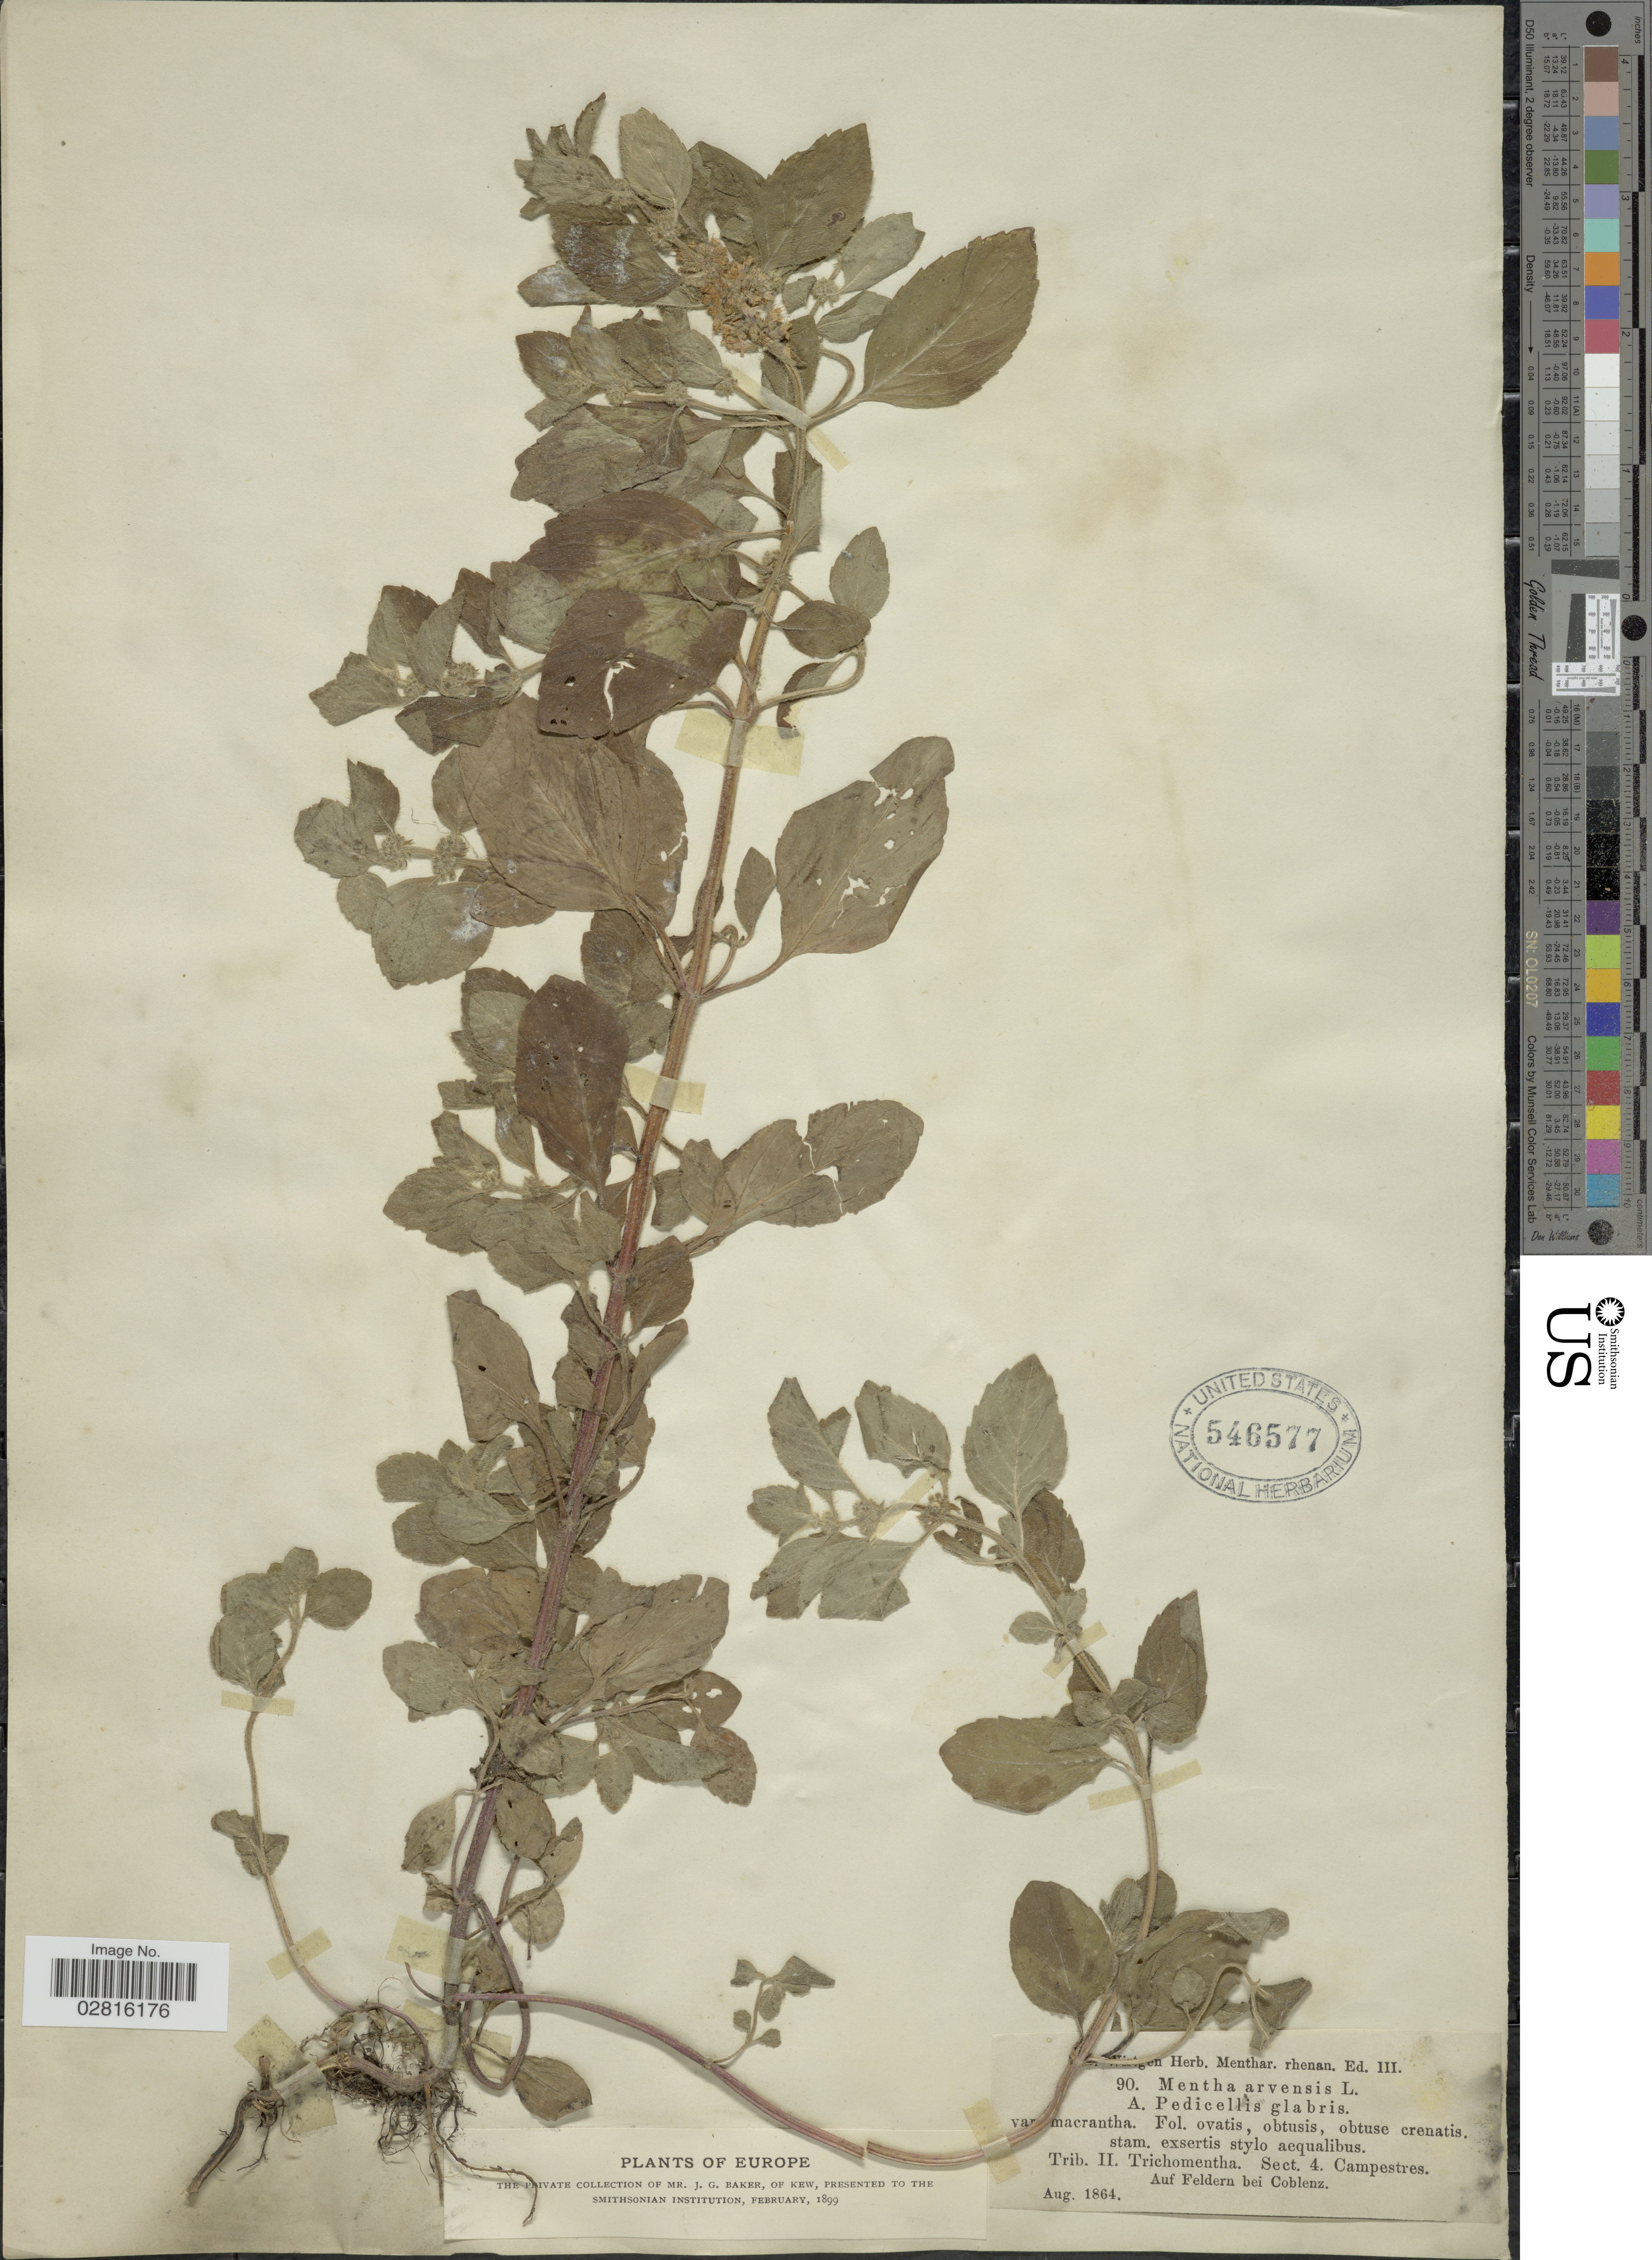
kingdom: Plantae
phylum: Tracheophyta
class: Magnoliopsida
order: Lamiales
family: Lamiaceae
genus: Mentha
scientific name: Mentha arvensis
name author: L.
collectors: Wirtgen, --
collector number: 90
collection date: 1864-08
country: Germany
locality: Europe. Auf Feldern bei Coblenz.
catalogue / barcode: US 546577